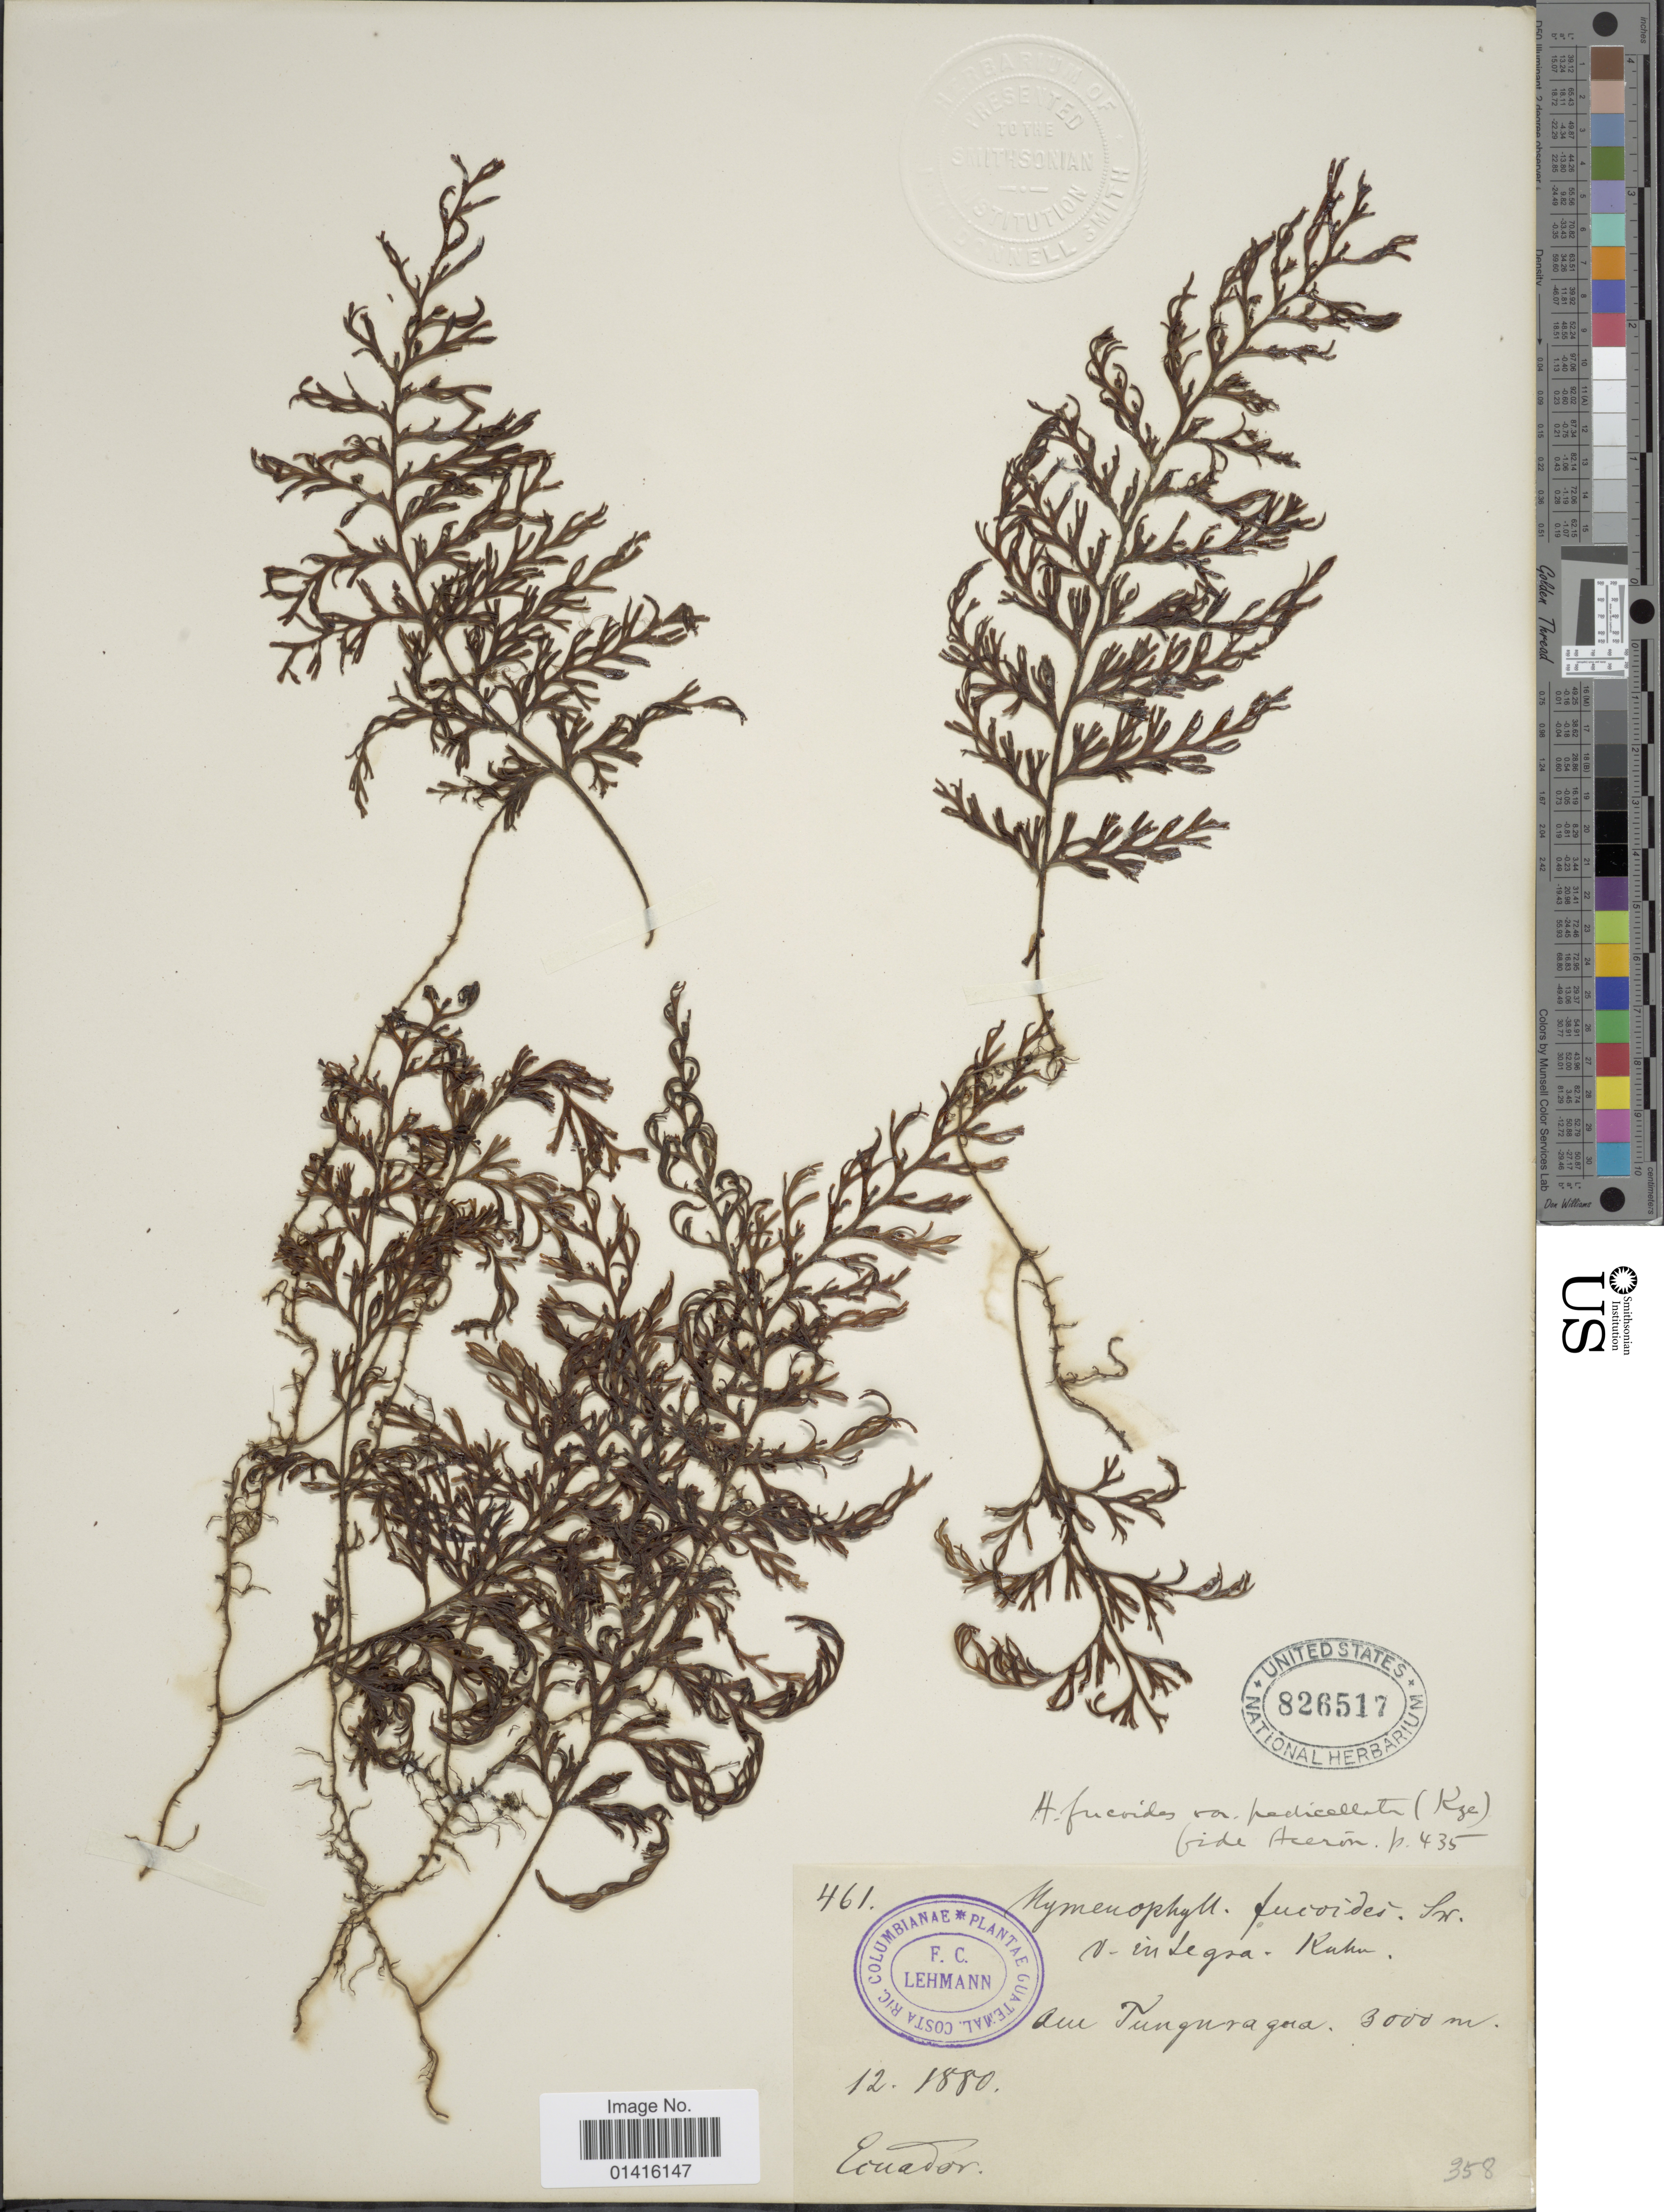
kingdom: Plantae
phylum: Tracheophyta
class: Polypodiopsida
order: Hymenophyllales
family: Hymenophyllaceae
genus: Hymenophyllum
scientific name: Hymenophyllum fucoides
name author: (Sw.) Sw.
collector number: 461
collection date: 1880-12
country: Ecuador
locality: Tunguragua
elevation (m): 3000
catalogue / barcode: US 826517